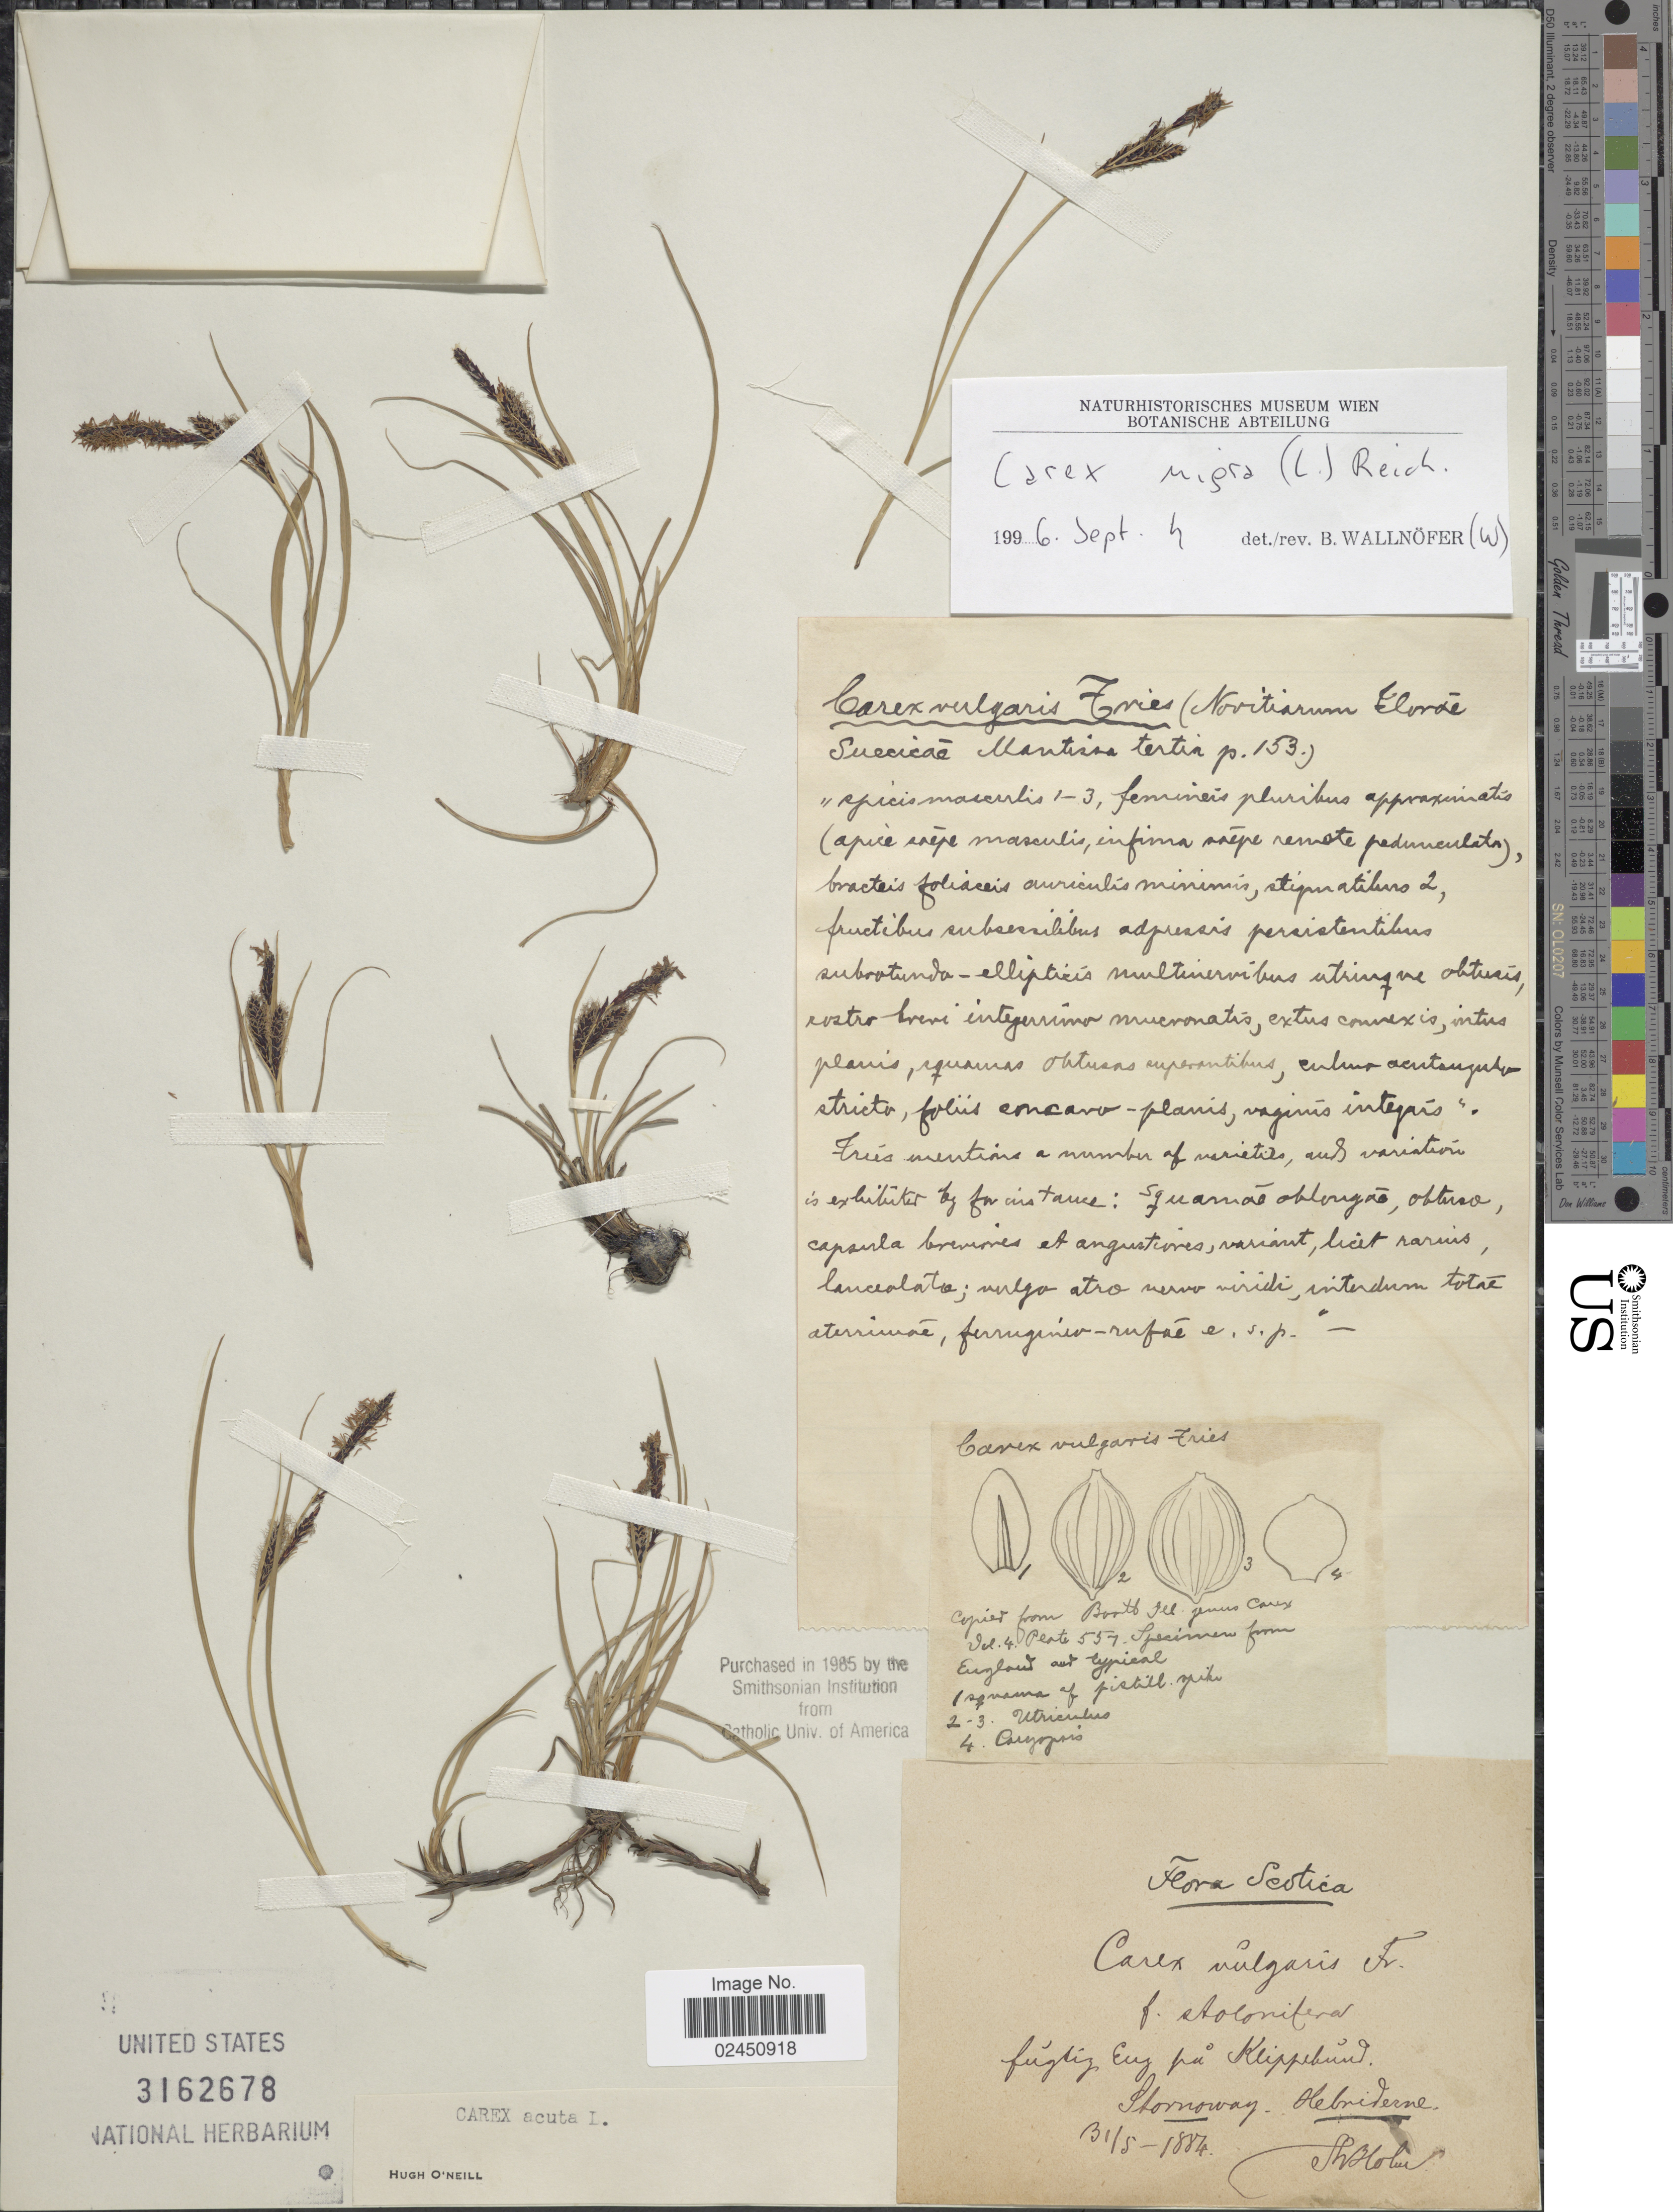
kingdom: Plantae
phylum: Tracheophyta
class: Liliopsida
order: Poales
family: Cyperaceae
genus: Carex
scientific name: Carex nigra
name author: (L.) Reichard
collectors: S. Blolm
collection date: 1884-05-01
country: United Kingdom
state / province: Scotland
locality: Scotica, fugtiz Eug pu Klippebun Stornoway, Hebrides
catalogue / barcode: US 3162678